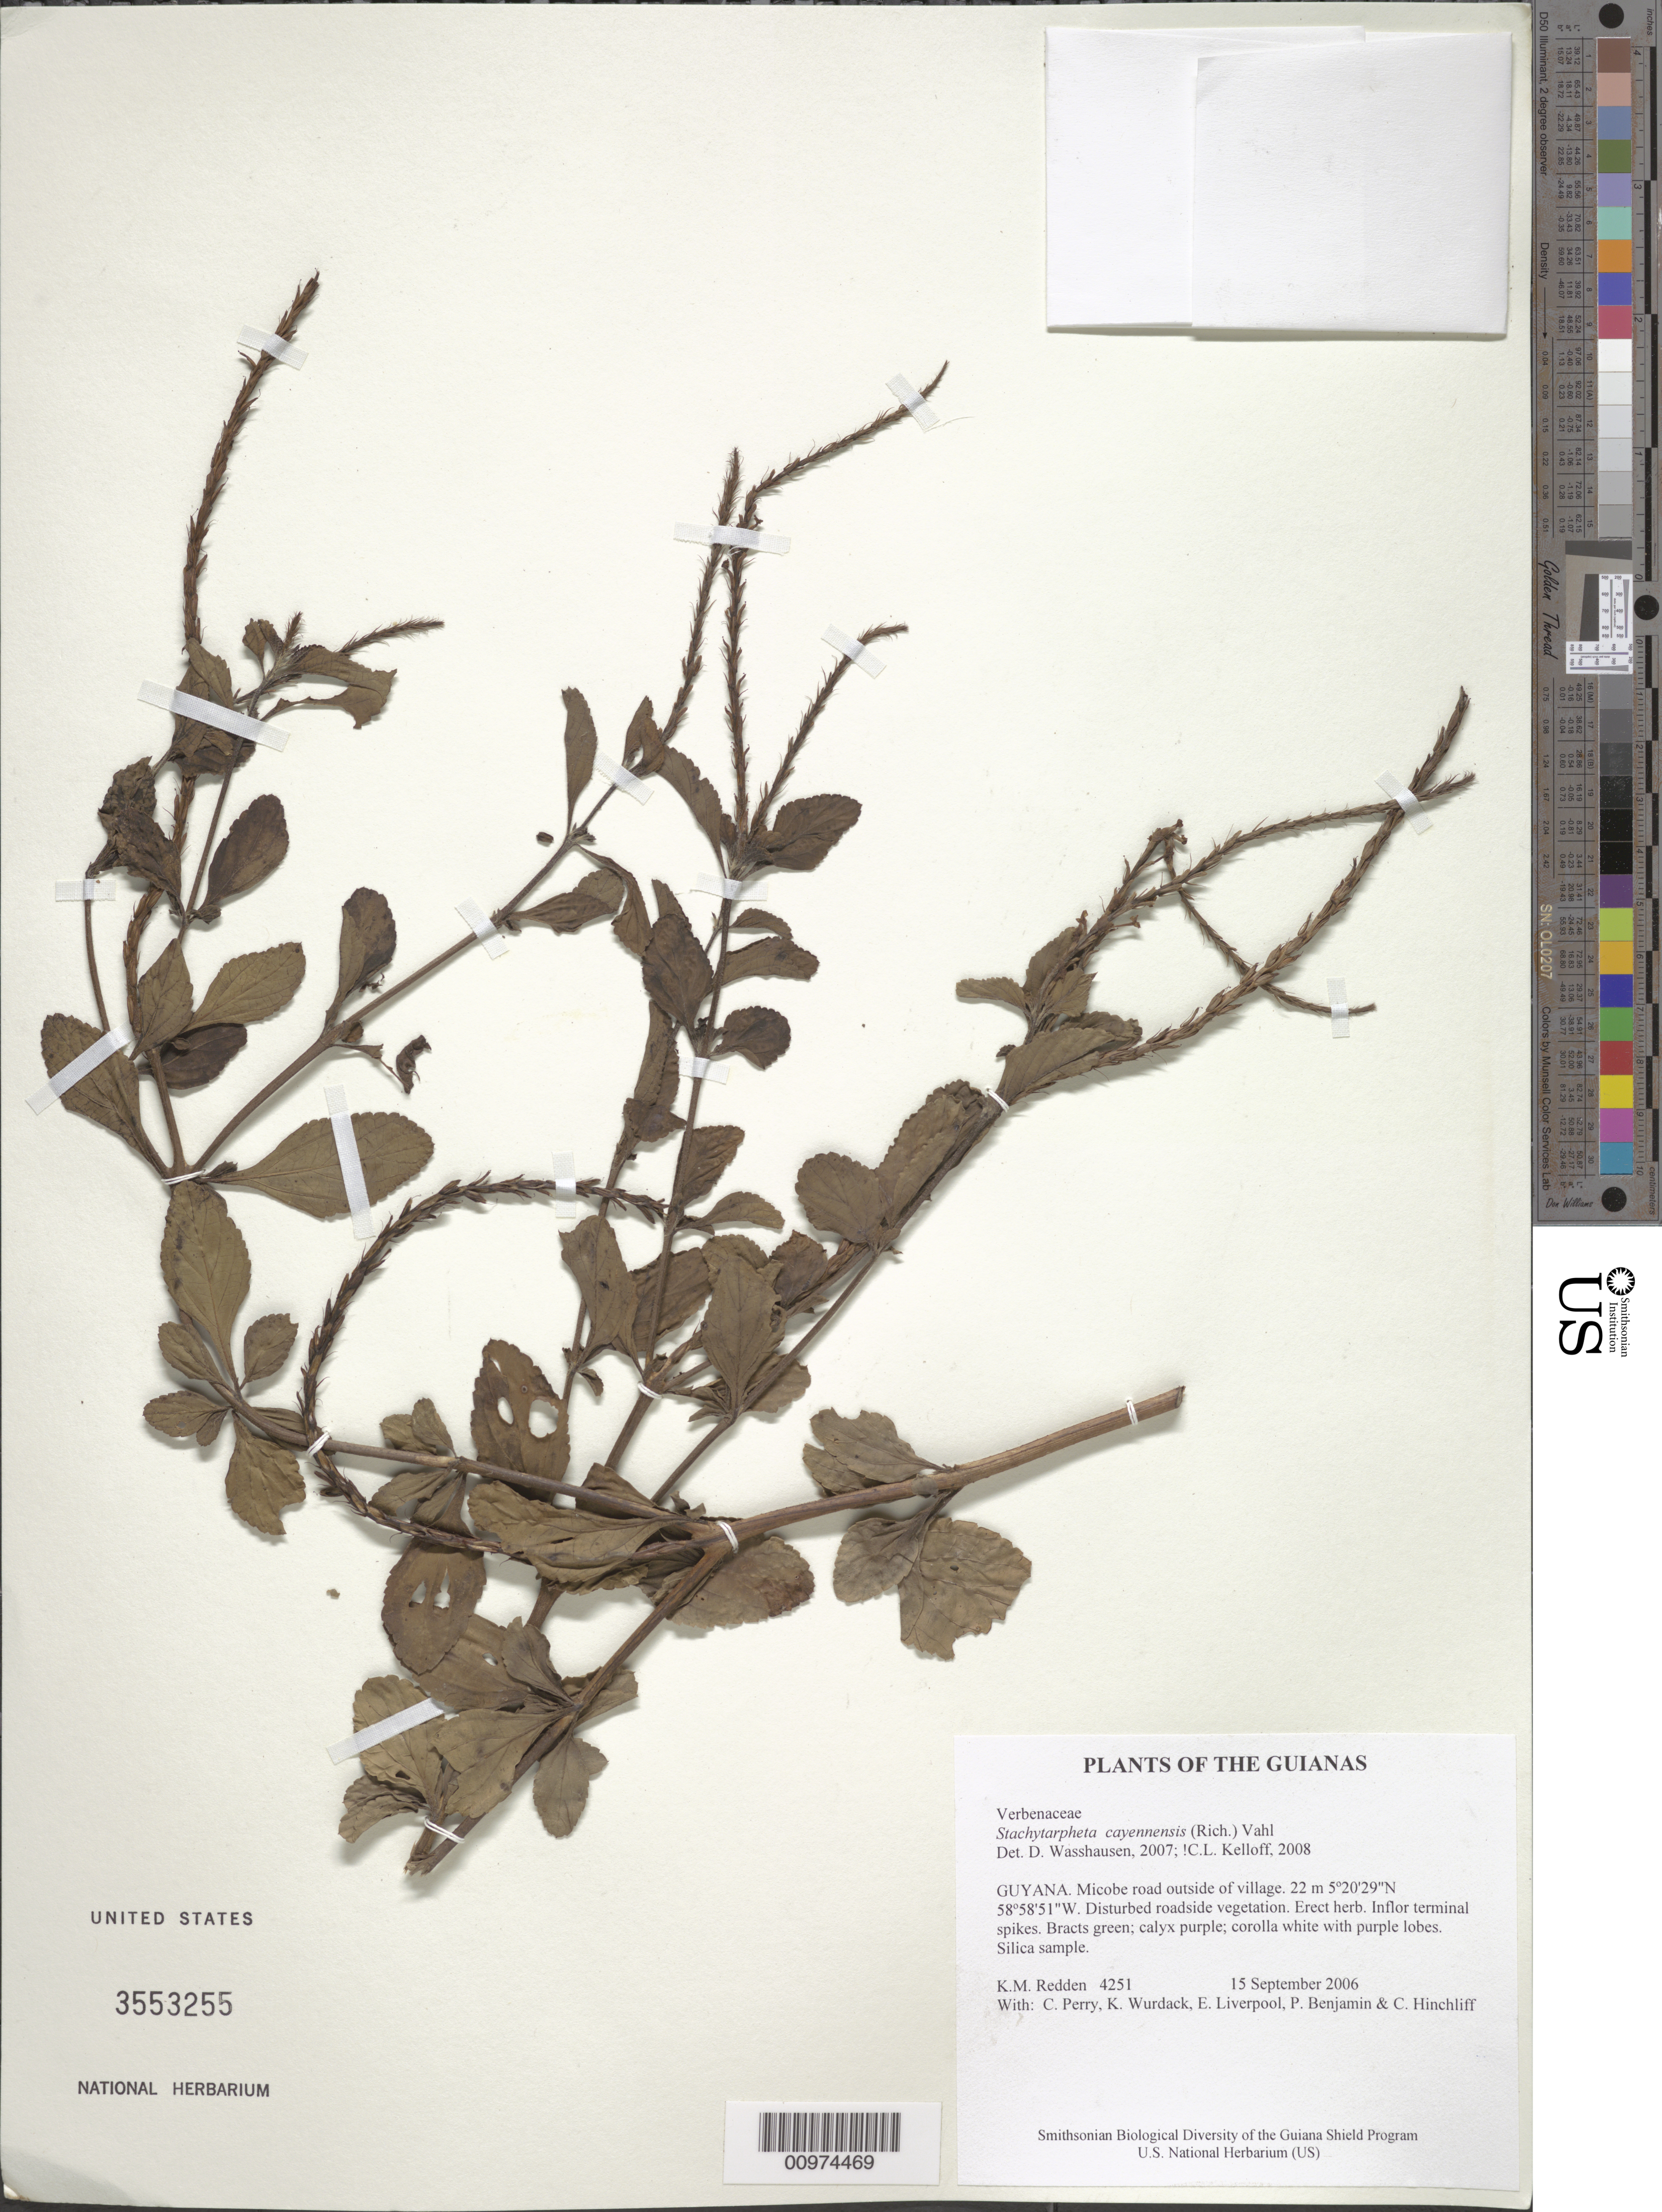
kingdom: Plantae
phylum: Tracheophyta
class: Magnoliopsida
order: Lamiales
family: Verbenaceae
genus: Stachytarpheta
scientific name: Stachytarpheta cayennensis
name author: (Rich.) Vahl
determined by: Kelloff, Carol L., (US), Smithsonian Institution - National Museum of Natural History (UNITED STATES)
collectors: K. M. Redden, C. Perry, K. Wurdack, E. Liverpool, P. Benjamin & C. E. Hinchliff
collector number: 4251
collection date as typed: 15 September 2006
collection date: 2006-09-15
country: Guyana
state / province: Potaro-Siparuni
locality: Micobe road outside of village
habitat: Disturbed roadside vegetation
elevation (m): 22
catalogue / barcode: US 3553255